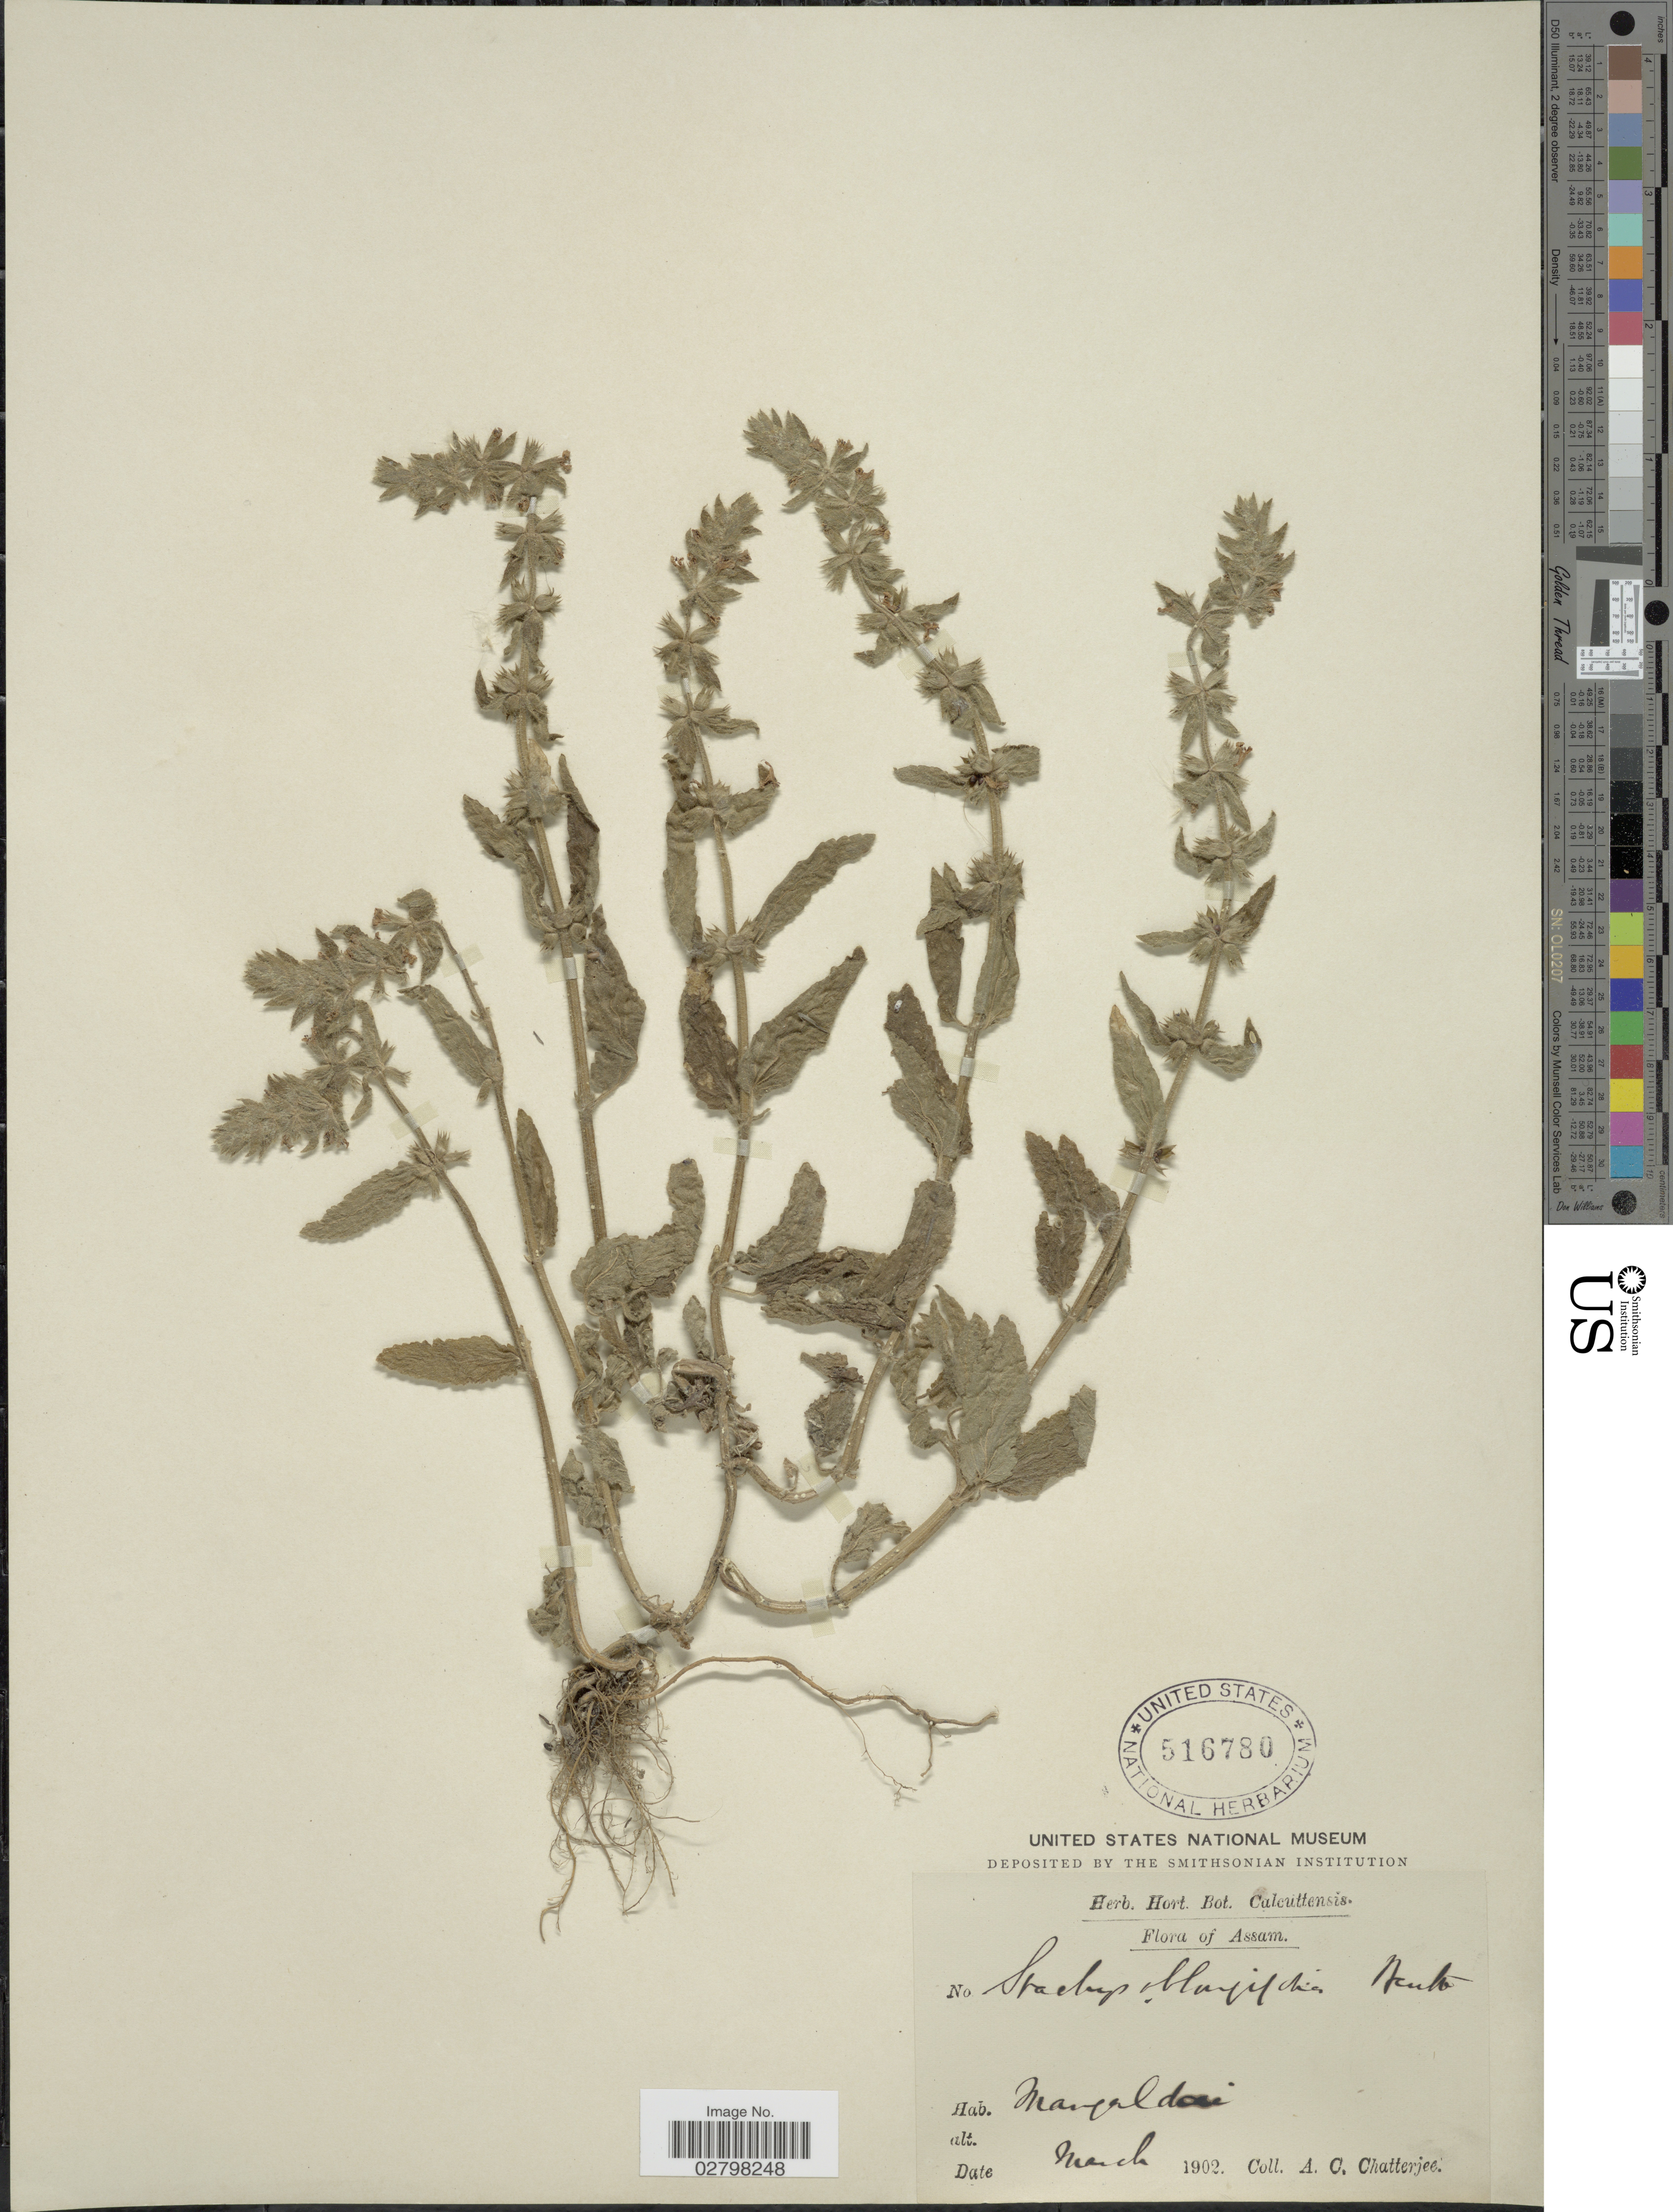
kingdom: Plantae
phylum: Tracheophyta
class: Magnoliopsida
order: Lamiales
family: Lamiaceae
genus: Stachys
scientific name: Stachys oblongifolia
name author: Wall. ex Benth.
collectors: A. Chatterjee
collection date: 1902-03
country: India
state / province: Assam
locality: Mangaldai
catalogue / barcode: US 516780